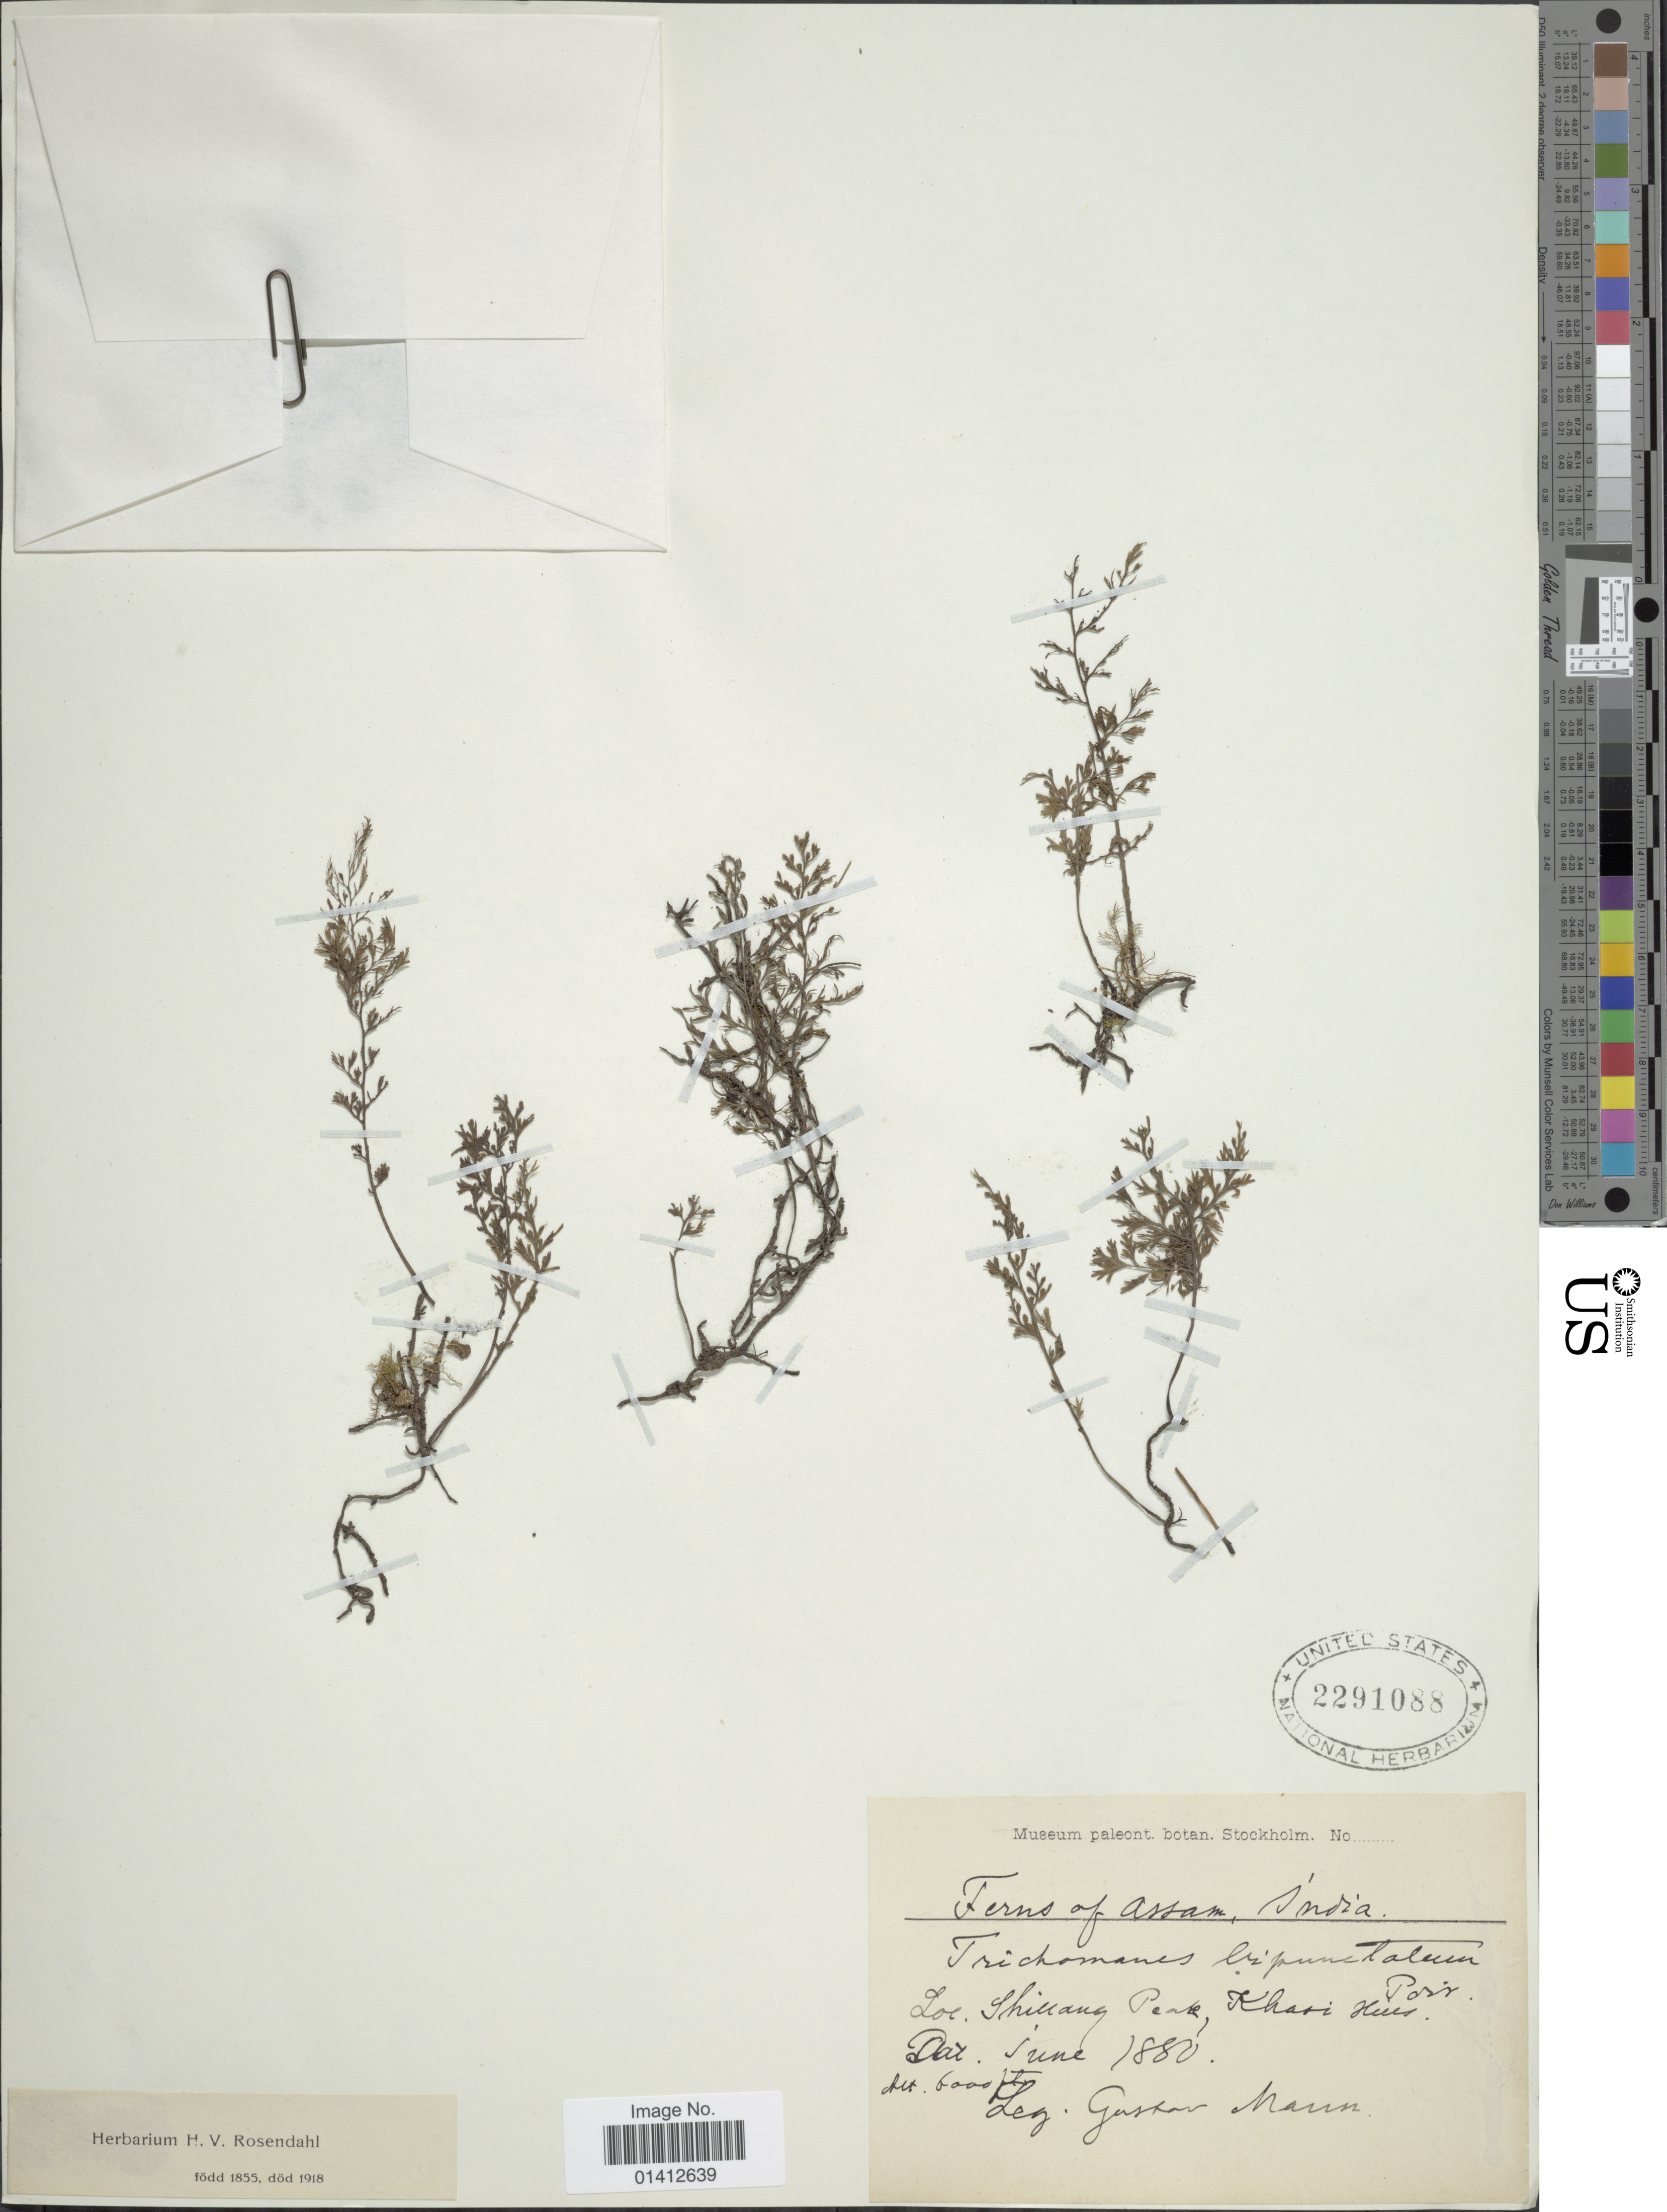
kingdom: Plantae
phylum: Tracheophyta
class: Polypodiopsida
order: Hymenophyllales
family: Hymenophyllaceae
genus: Crepidomanes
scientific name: Crepidomanes latealatum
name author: (Bosch) Copel.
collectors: G. Mann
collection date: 1880-06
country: India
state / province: Meghalaya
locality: Shillong Peak, Khasi Hills, Assam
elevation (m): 1829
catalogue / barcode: US 2291088